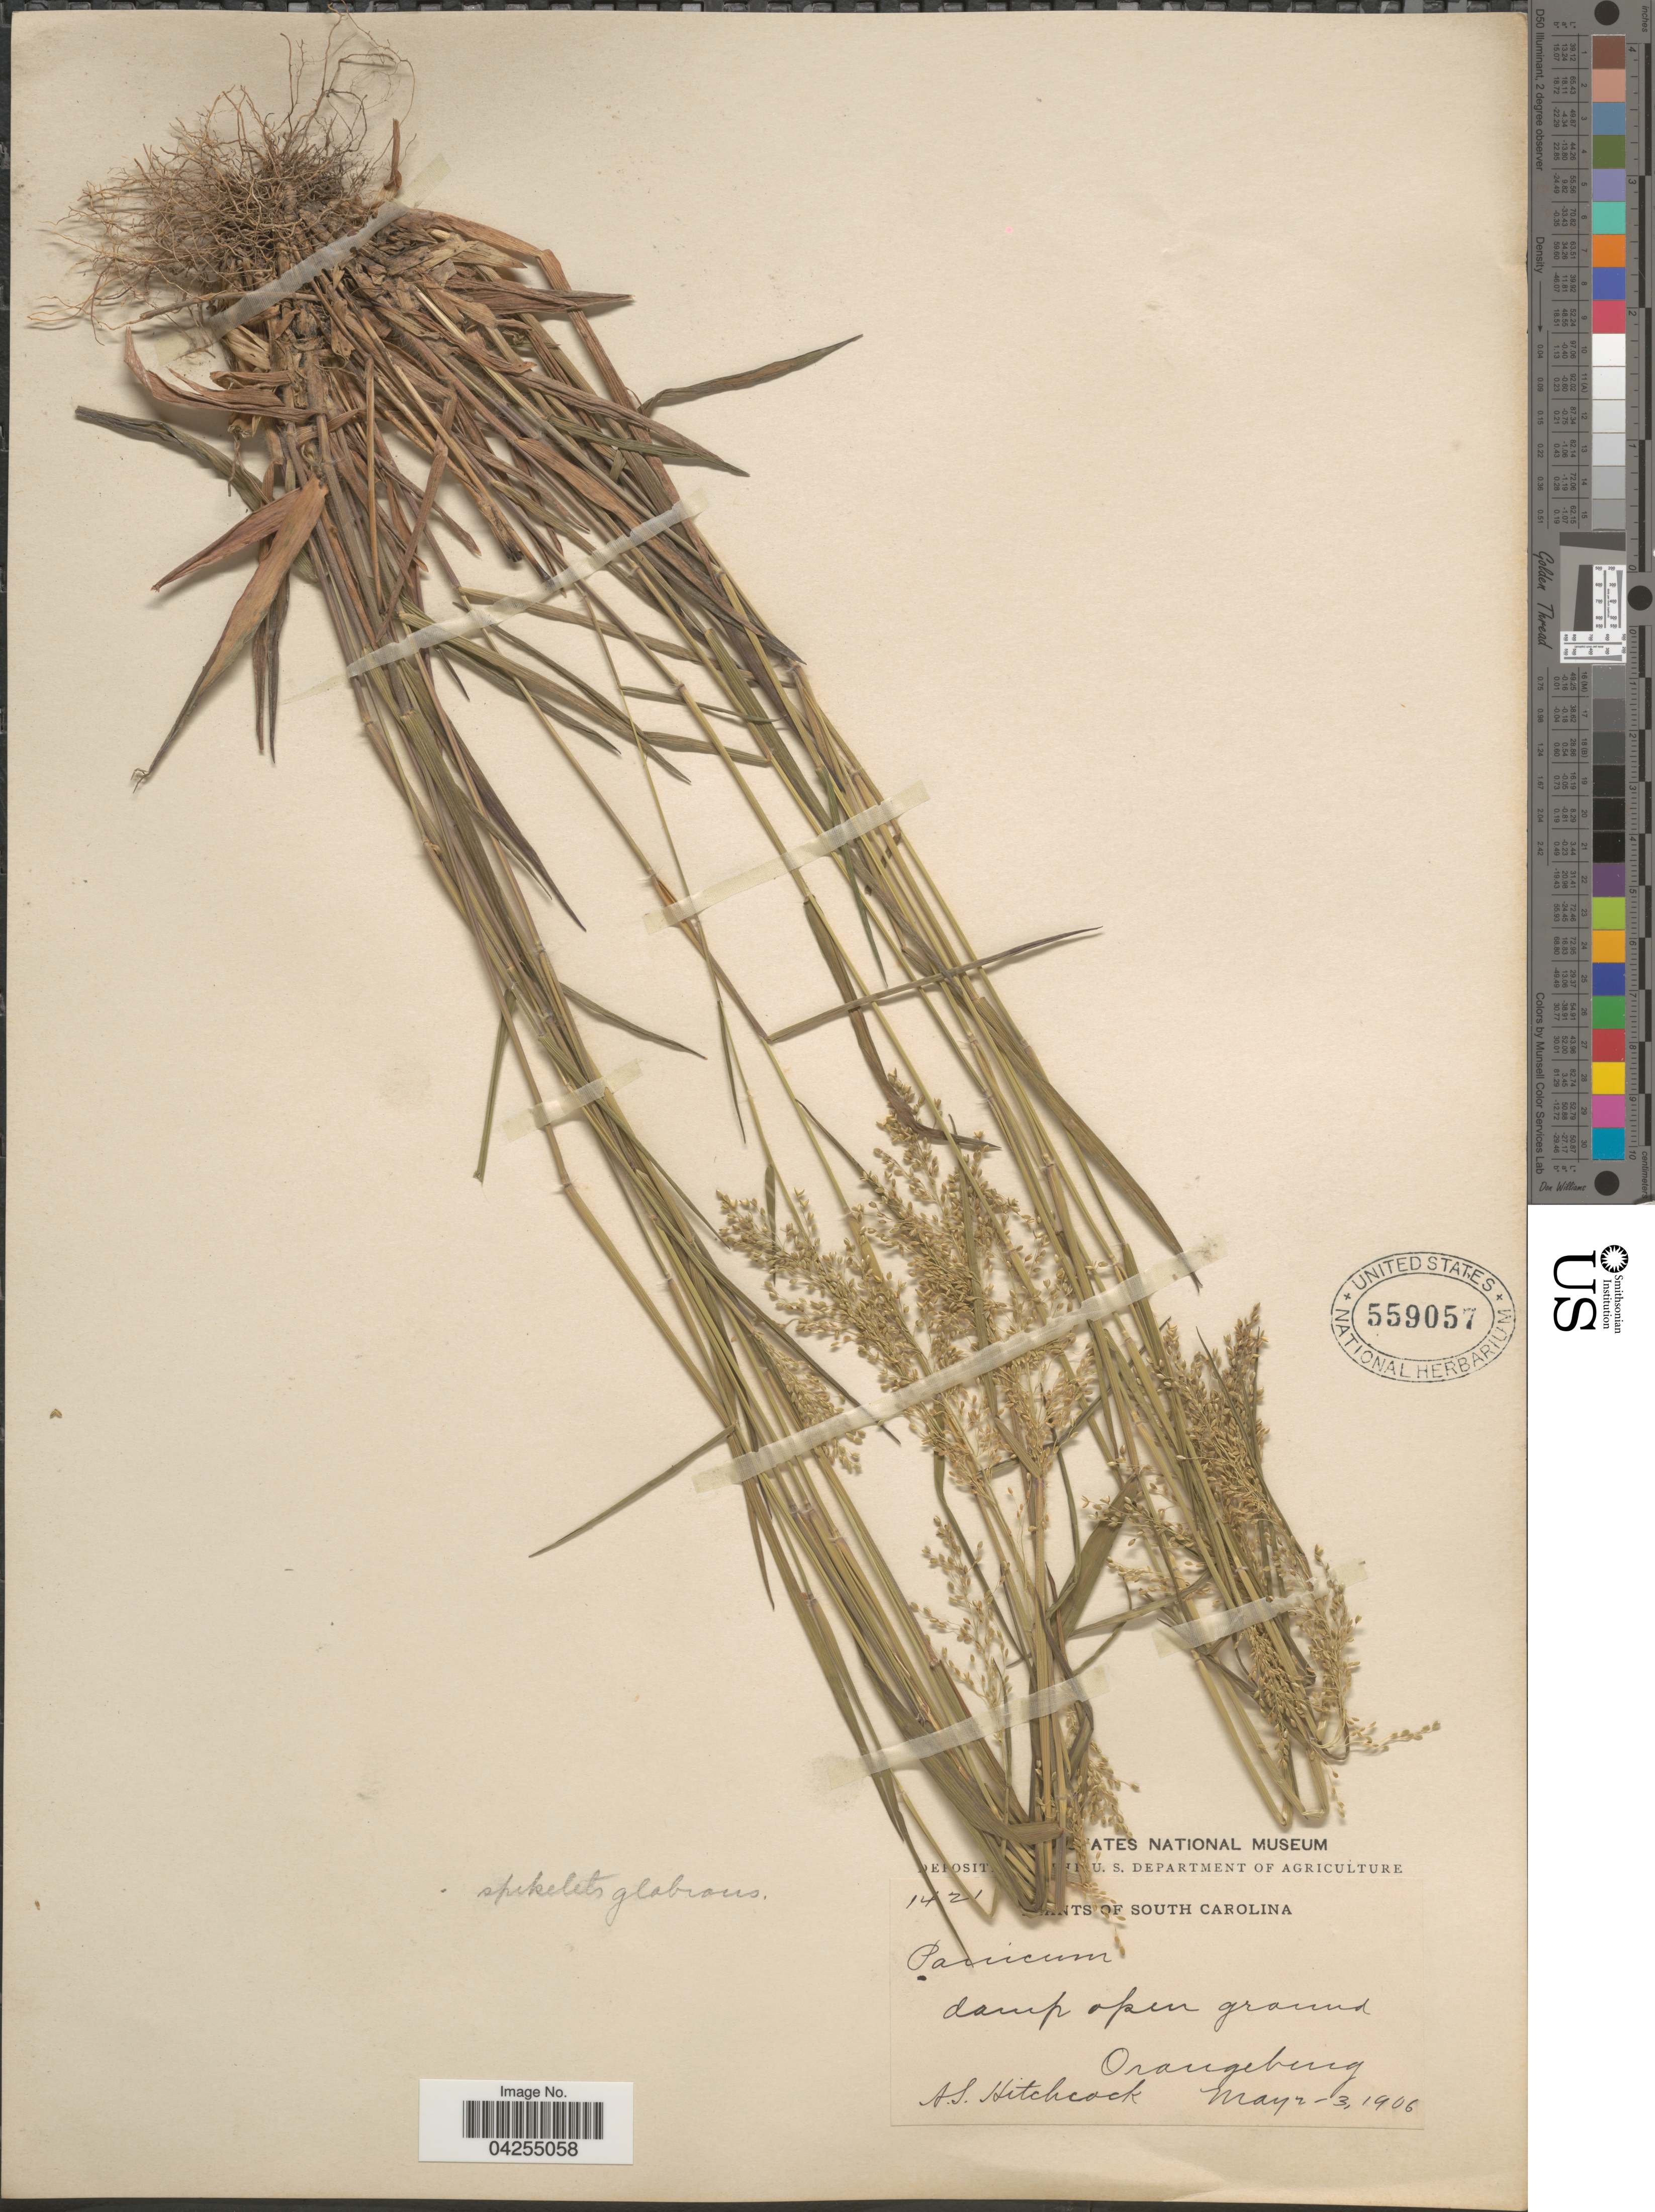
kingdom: Plantae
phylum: Tracheophyta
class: Liliopsida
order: Poales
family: Poaceae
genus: Dichanthelium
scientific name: Dichanthelium dichotomum var. dichotomum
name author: (L.) Gould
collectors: A. S. Hitchcock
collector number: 1421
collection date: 1906-05-02/1906-05-03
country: United States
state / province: South Carolina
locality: Damp open ground. Orangeburg.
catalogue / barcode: US 559057